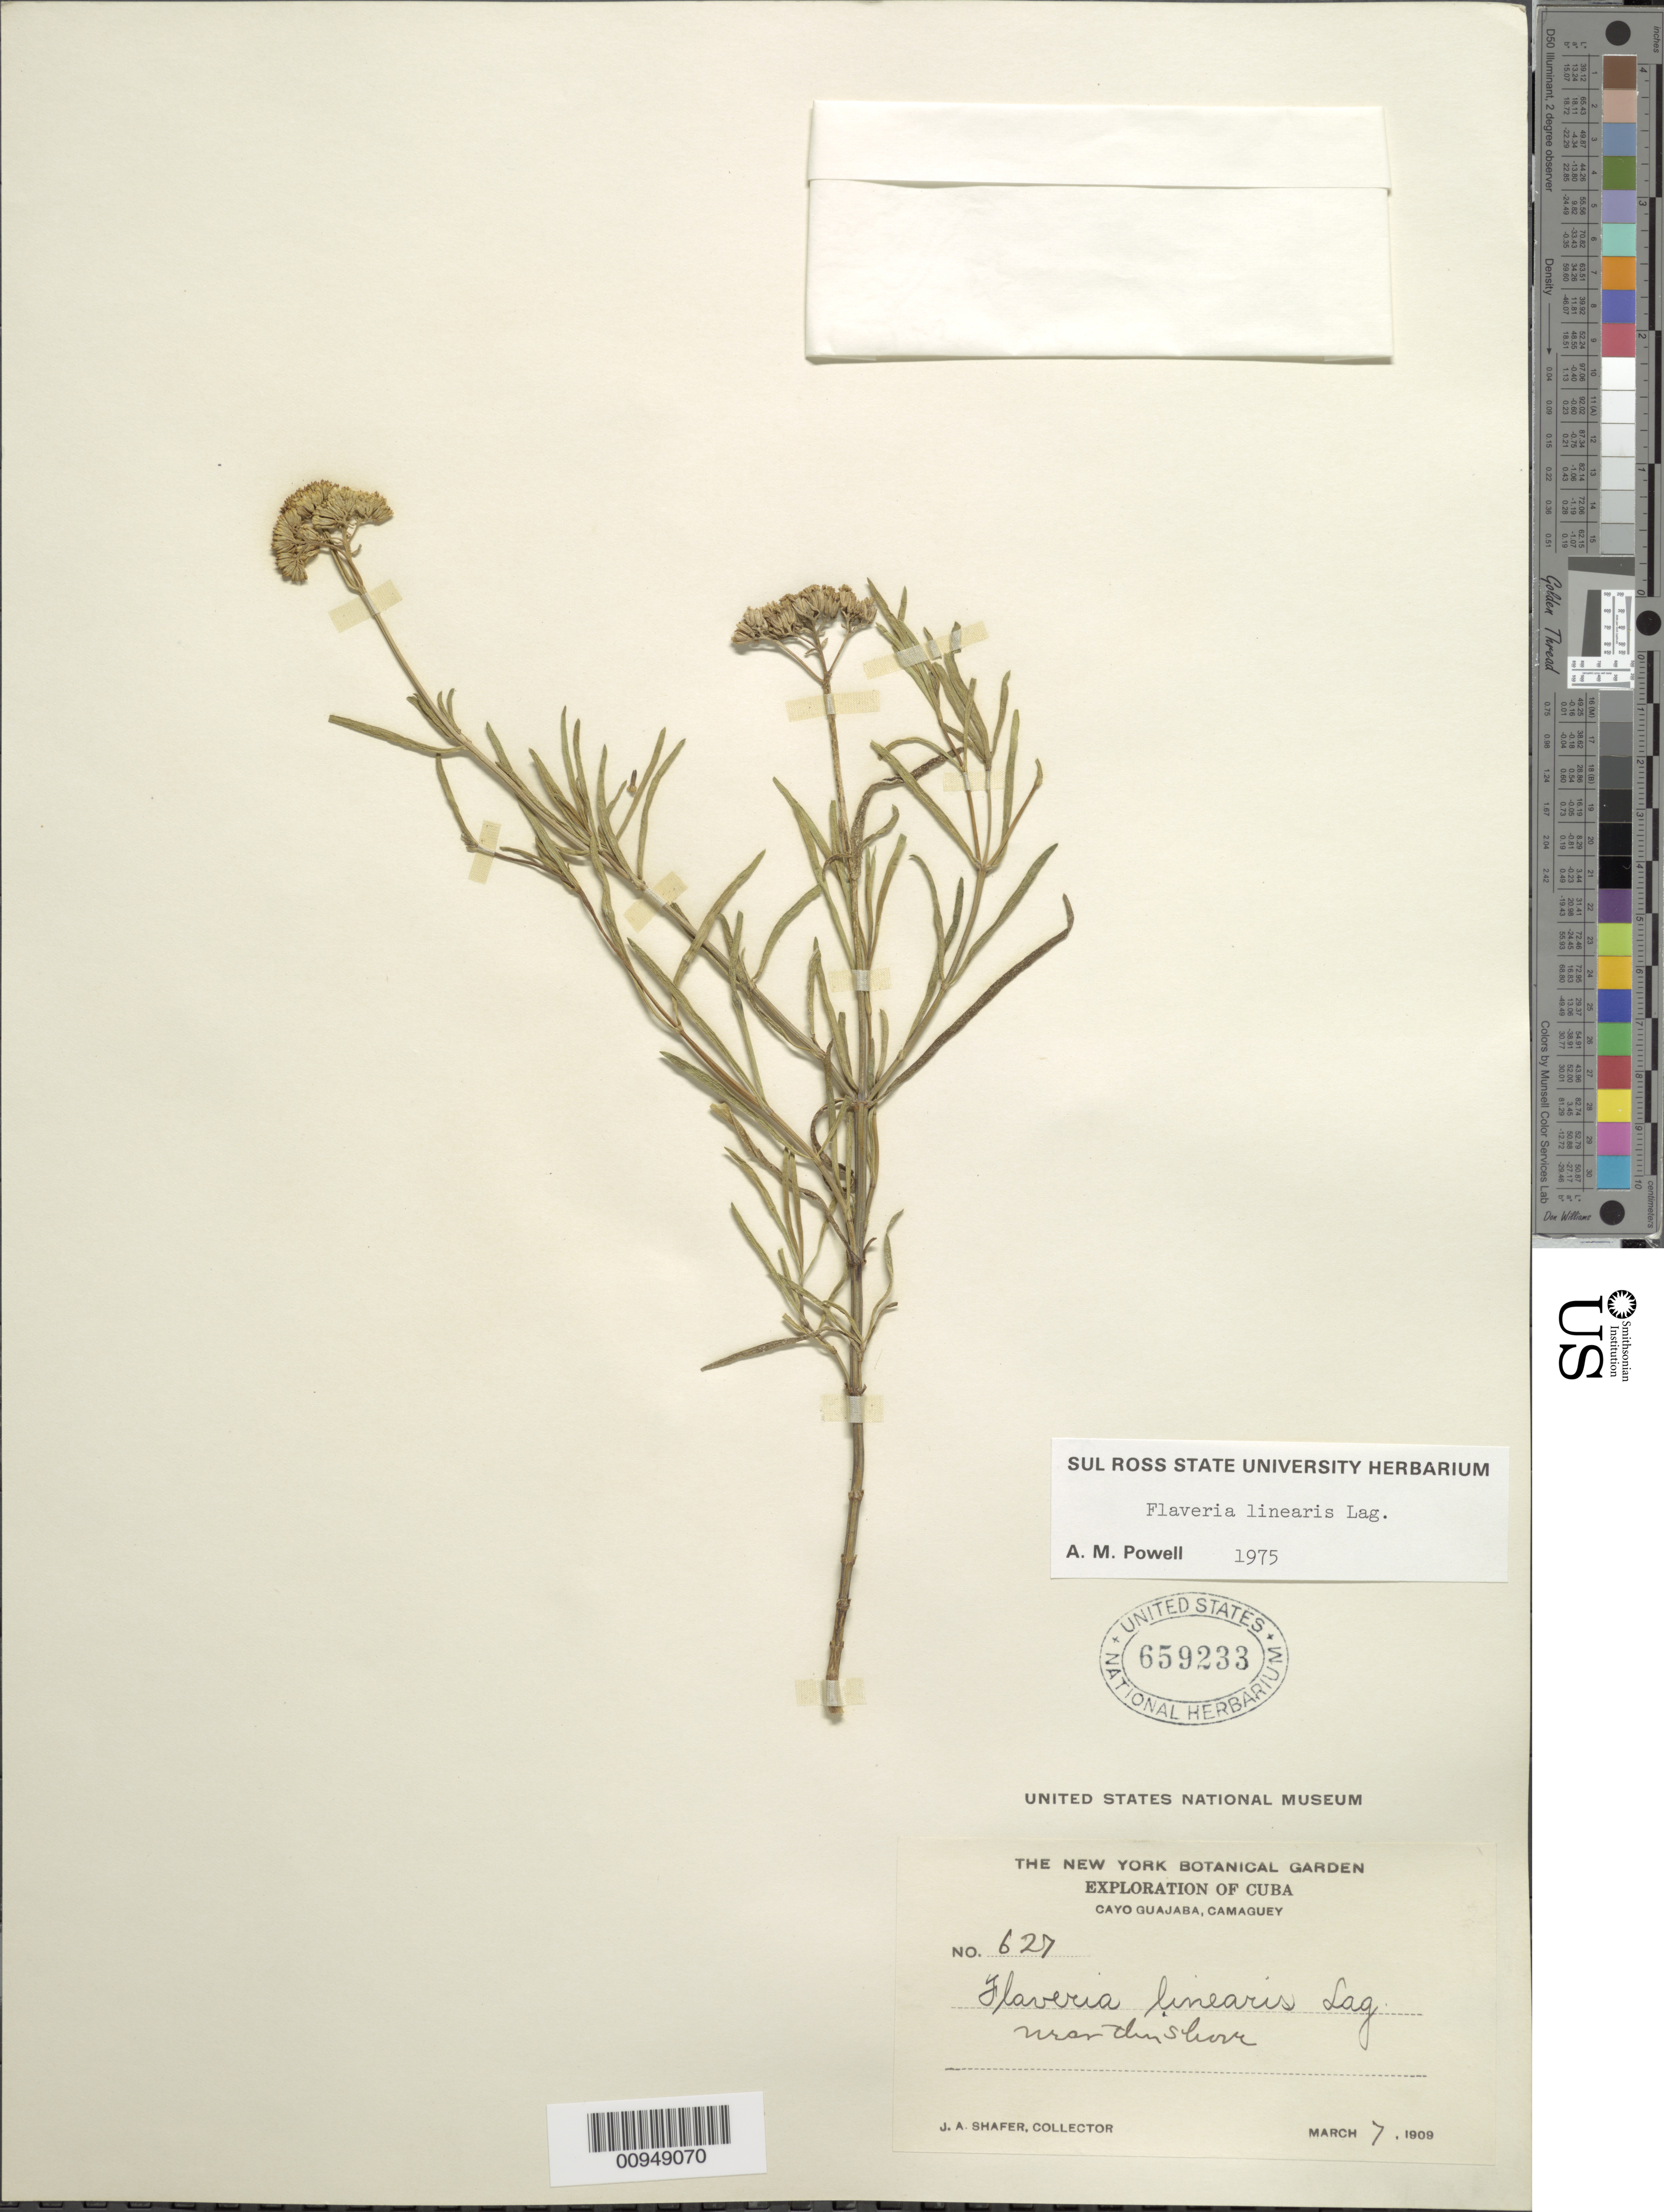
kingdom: Plantae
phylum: Tracheophyta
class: Magnoliopsida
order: Asterales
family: Asteraceae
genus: Flaveria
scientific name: Flaveria linearis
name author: Lag.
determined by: Powell, A. M.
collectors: J. A. Shafer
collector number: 627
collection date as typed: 07 Mar 1909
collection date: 1909-03-07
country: Cuba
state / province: Camagüey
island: Cuba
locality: Cayo Guajaba, "near the stream"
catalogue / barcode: US 659233